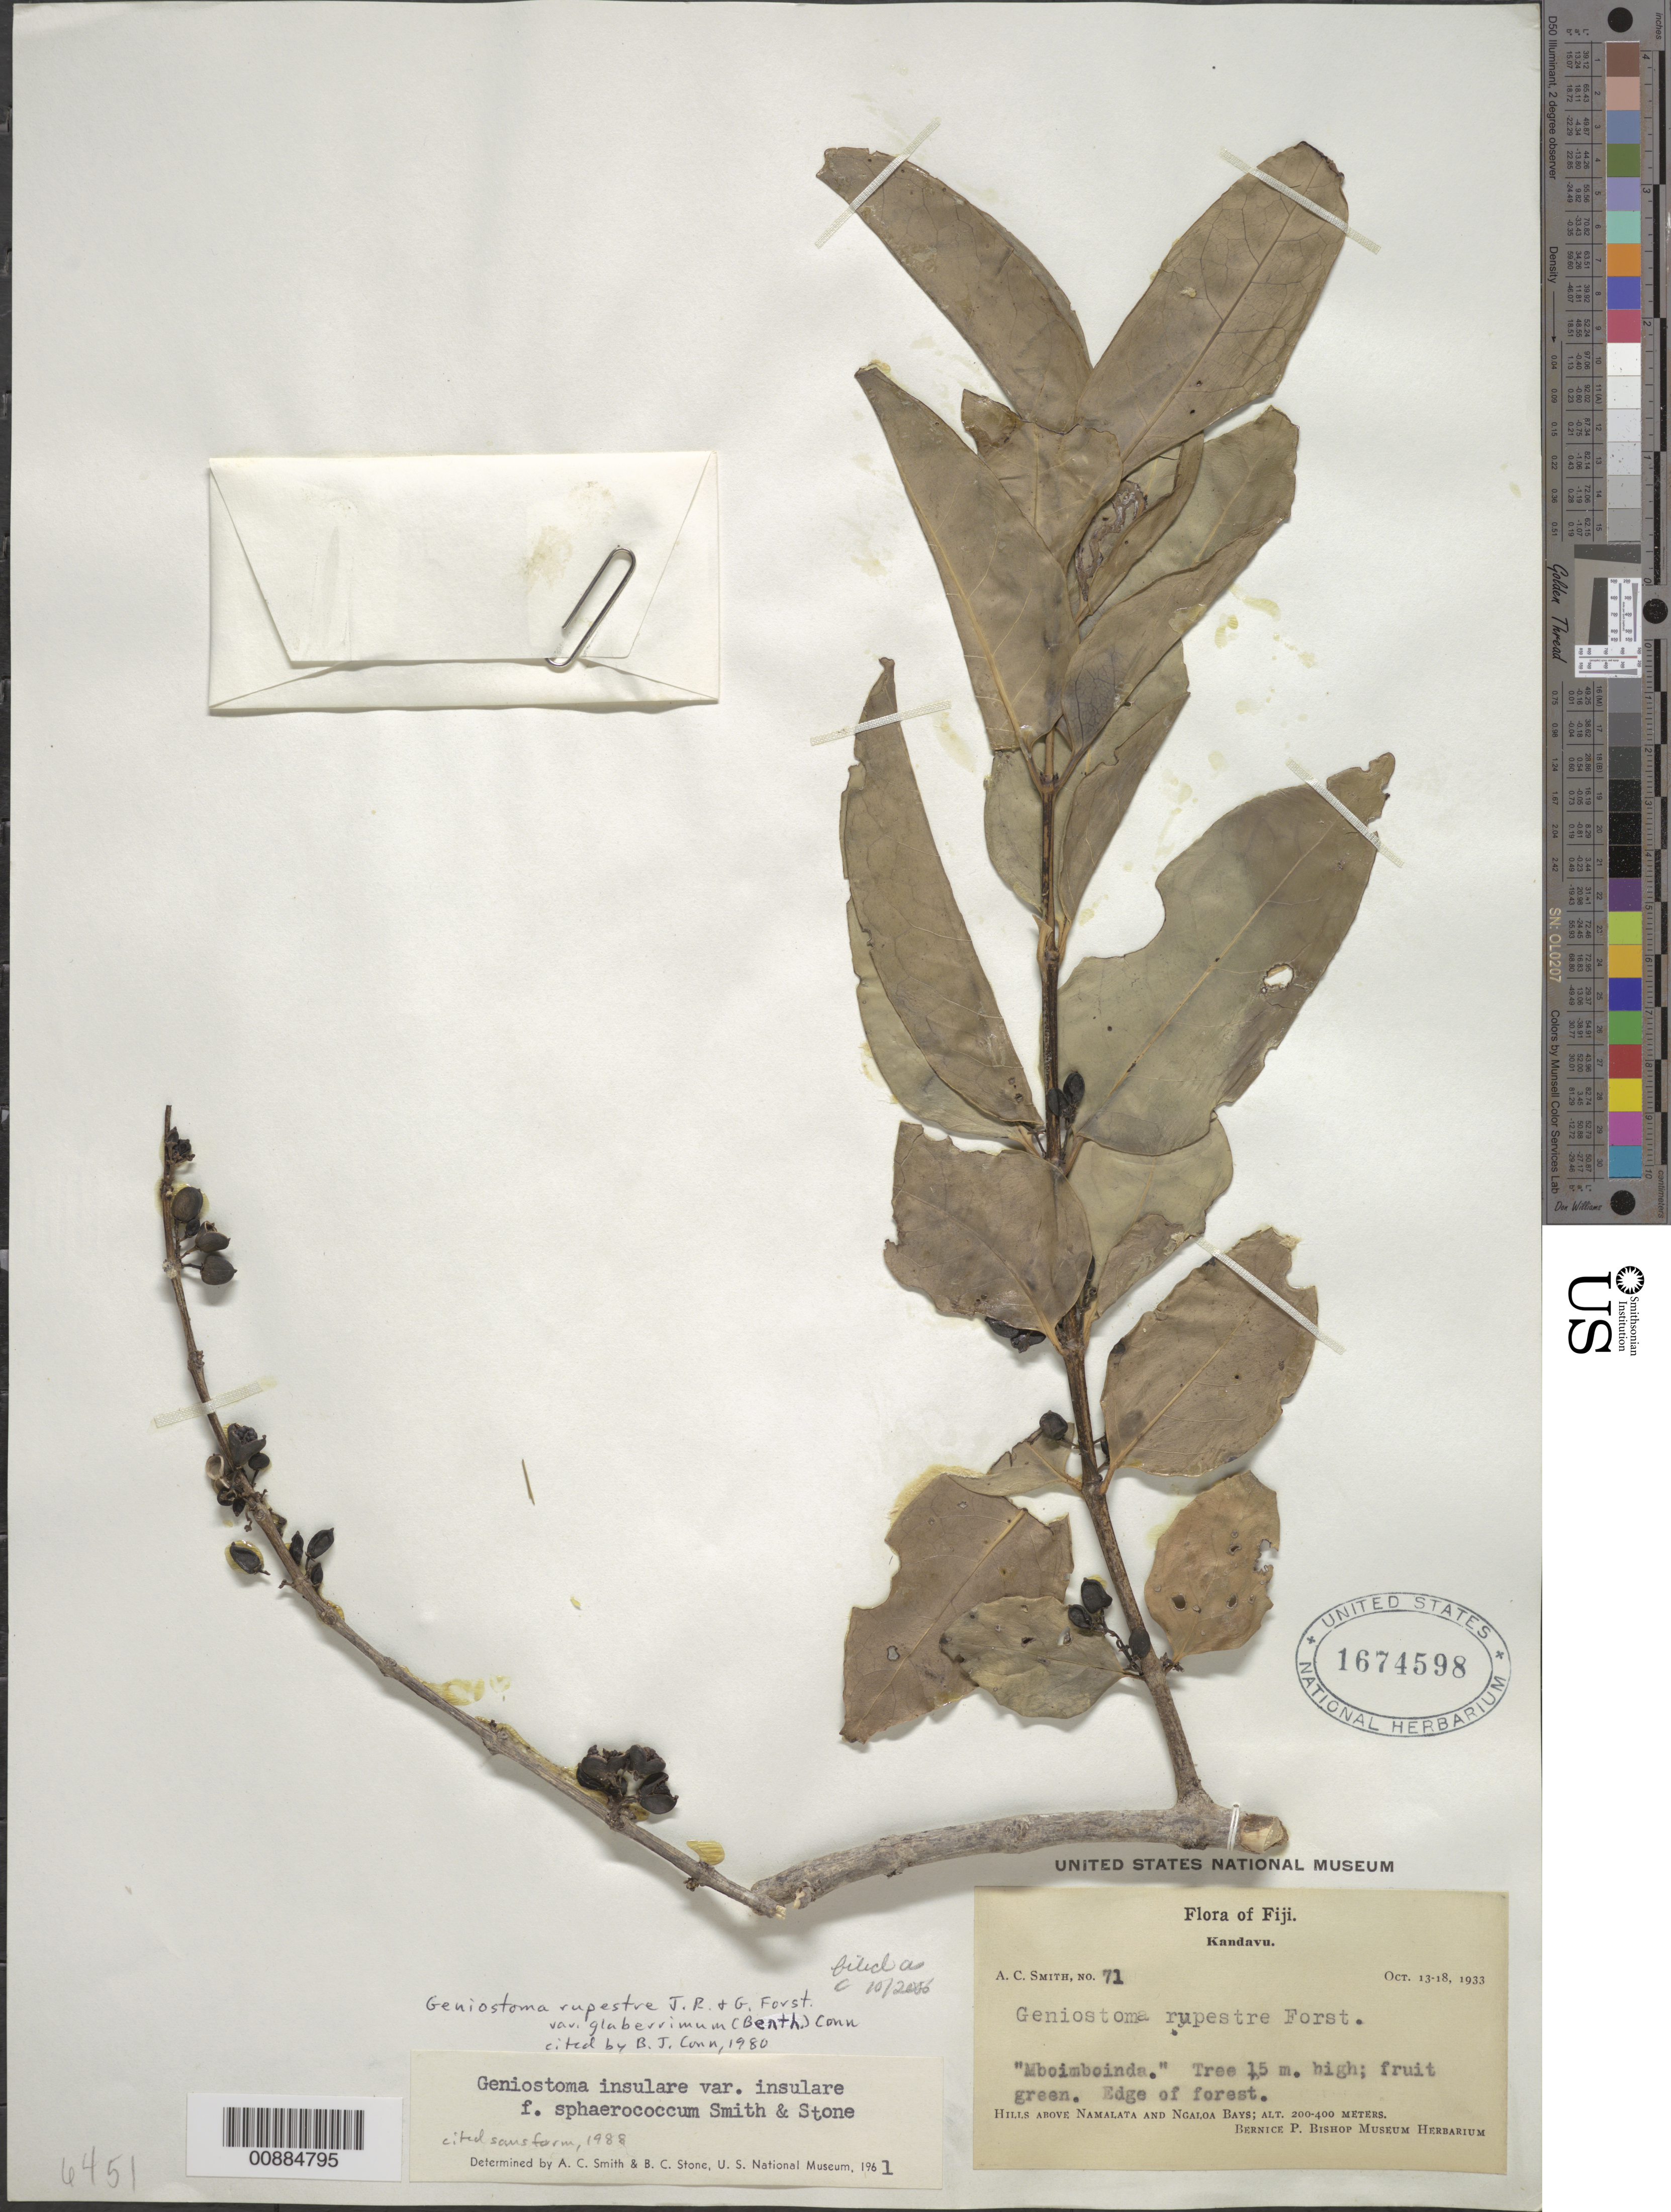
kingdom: Plantae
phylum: Tracheophyta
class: Magnoliopsida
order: Gentianales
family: Loganiaceae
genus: Geniostoma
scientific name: Geniostoma rupestre var. glaberrimum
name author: J.R. Forst. & G. Forst.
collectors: C. A. Smith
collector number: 71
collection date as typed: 13 Oct 1933 to 18 Oct 1933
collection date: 1933-10-13/1933-10-18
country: Fiji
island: Kadavu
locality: Hills above Namalata and Ngaloa Bays.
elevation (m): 200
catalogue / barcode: US 1674598